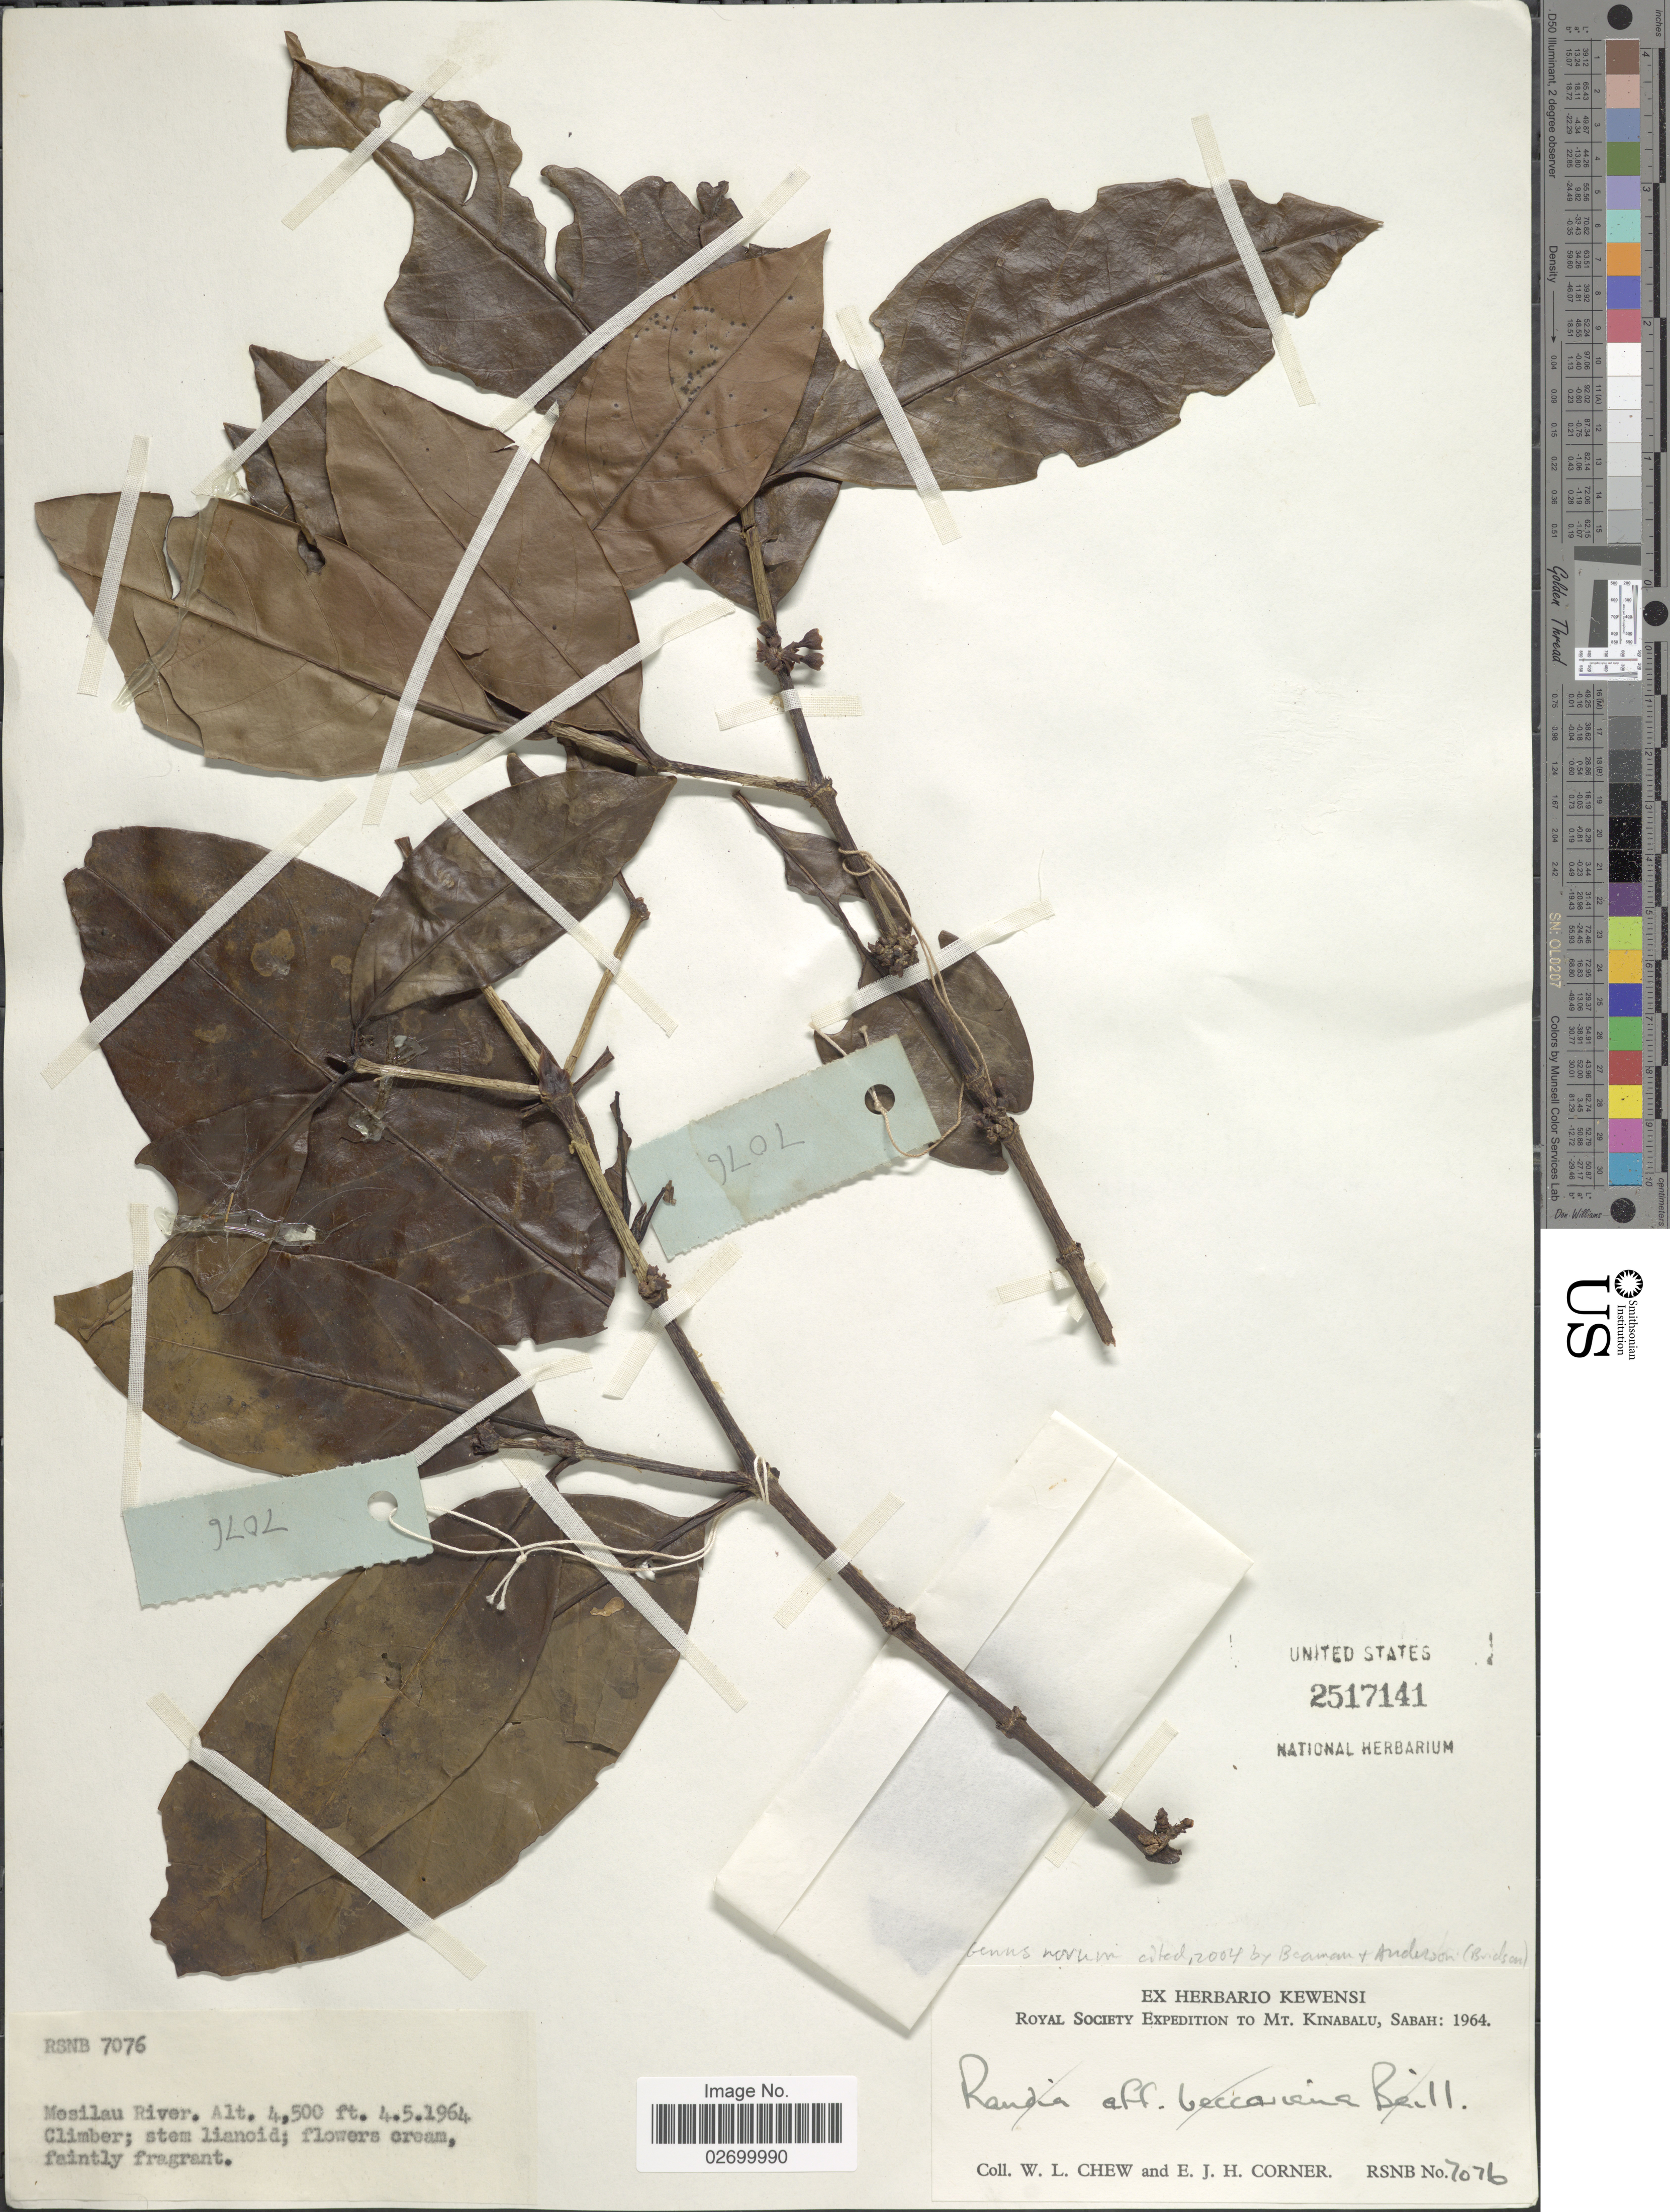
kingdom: Plantae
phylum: Tracheophyta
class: Magnoliopsida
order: Gentianales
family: Rubiaceae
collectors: W. Chew & E. Corner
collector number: RSNB 7076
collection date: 1964-05-04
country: Malaysia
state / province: Sabah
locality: Mount Kinabalu. Mesilau River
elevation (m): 1372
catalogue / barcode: US 2517141